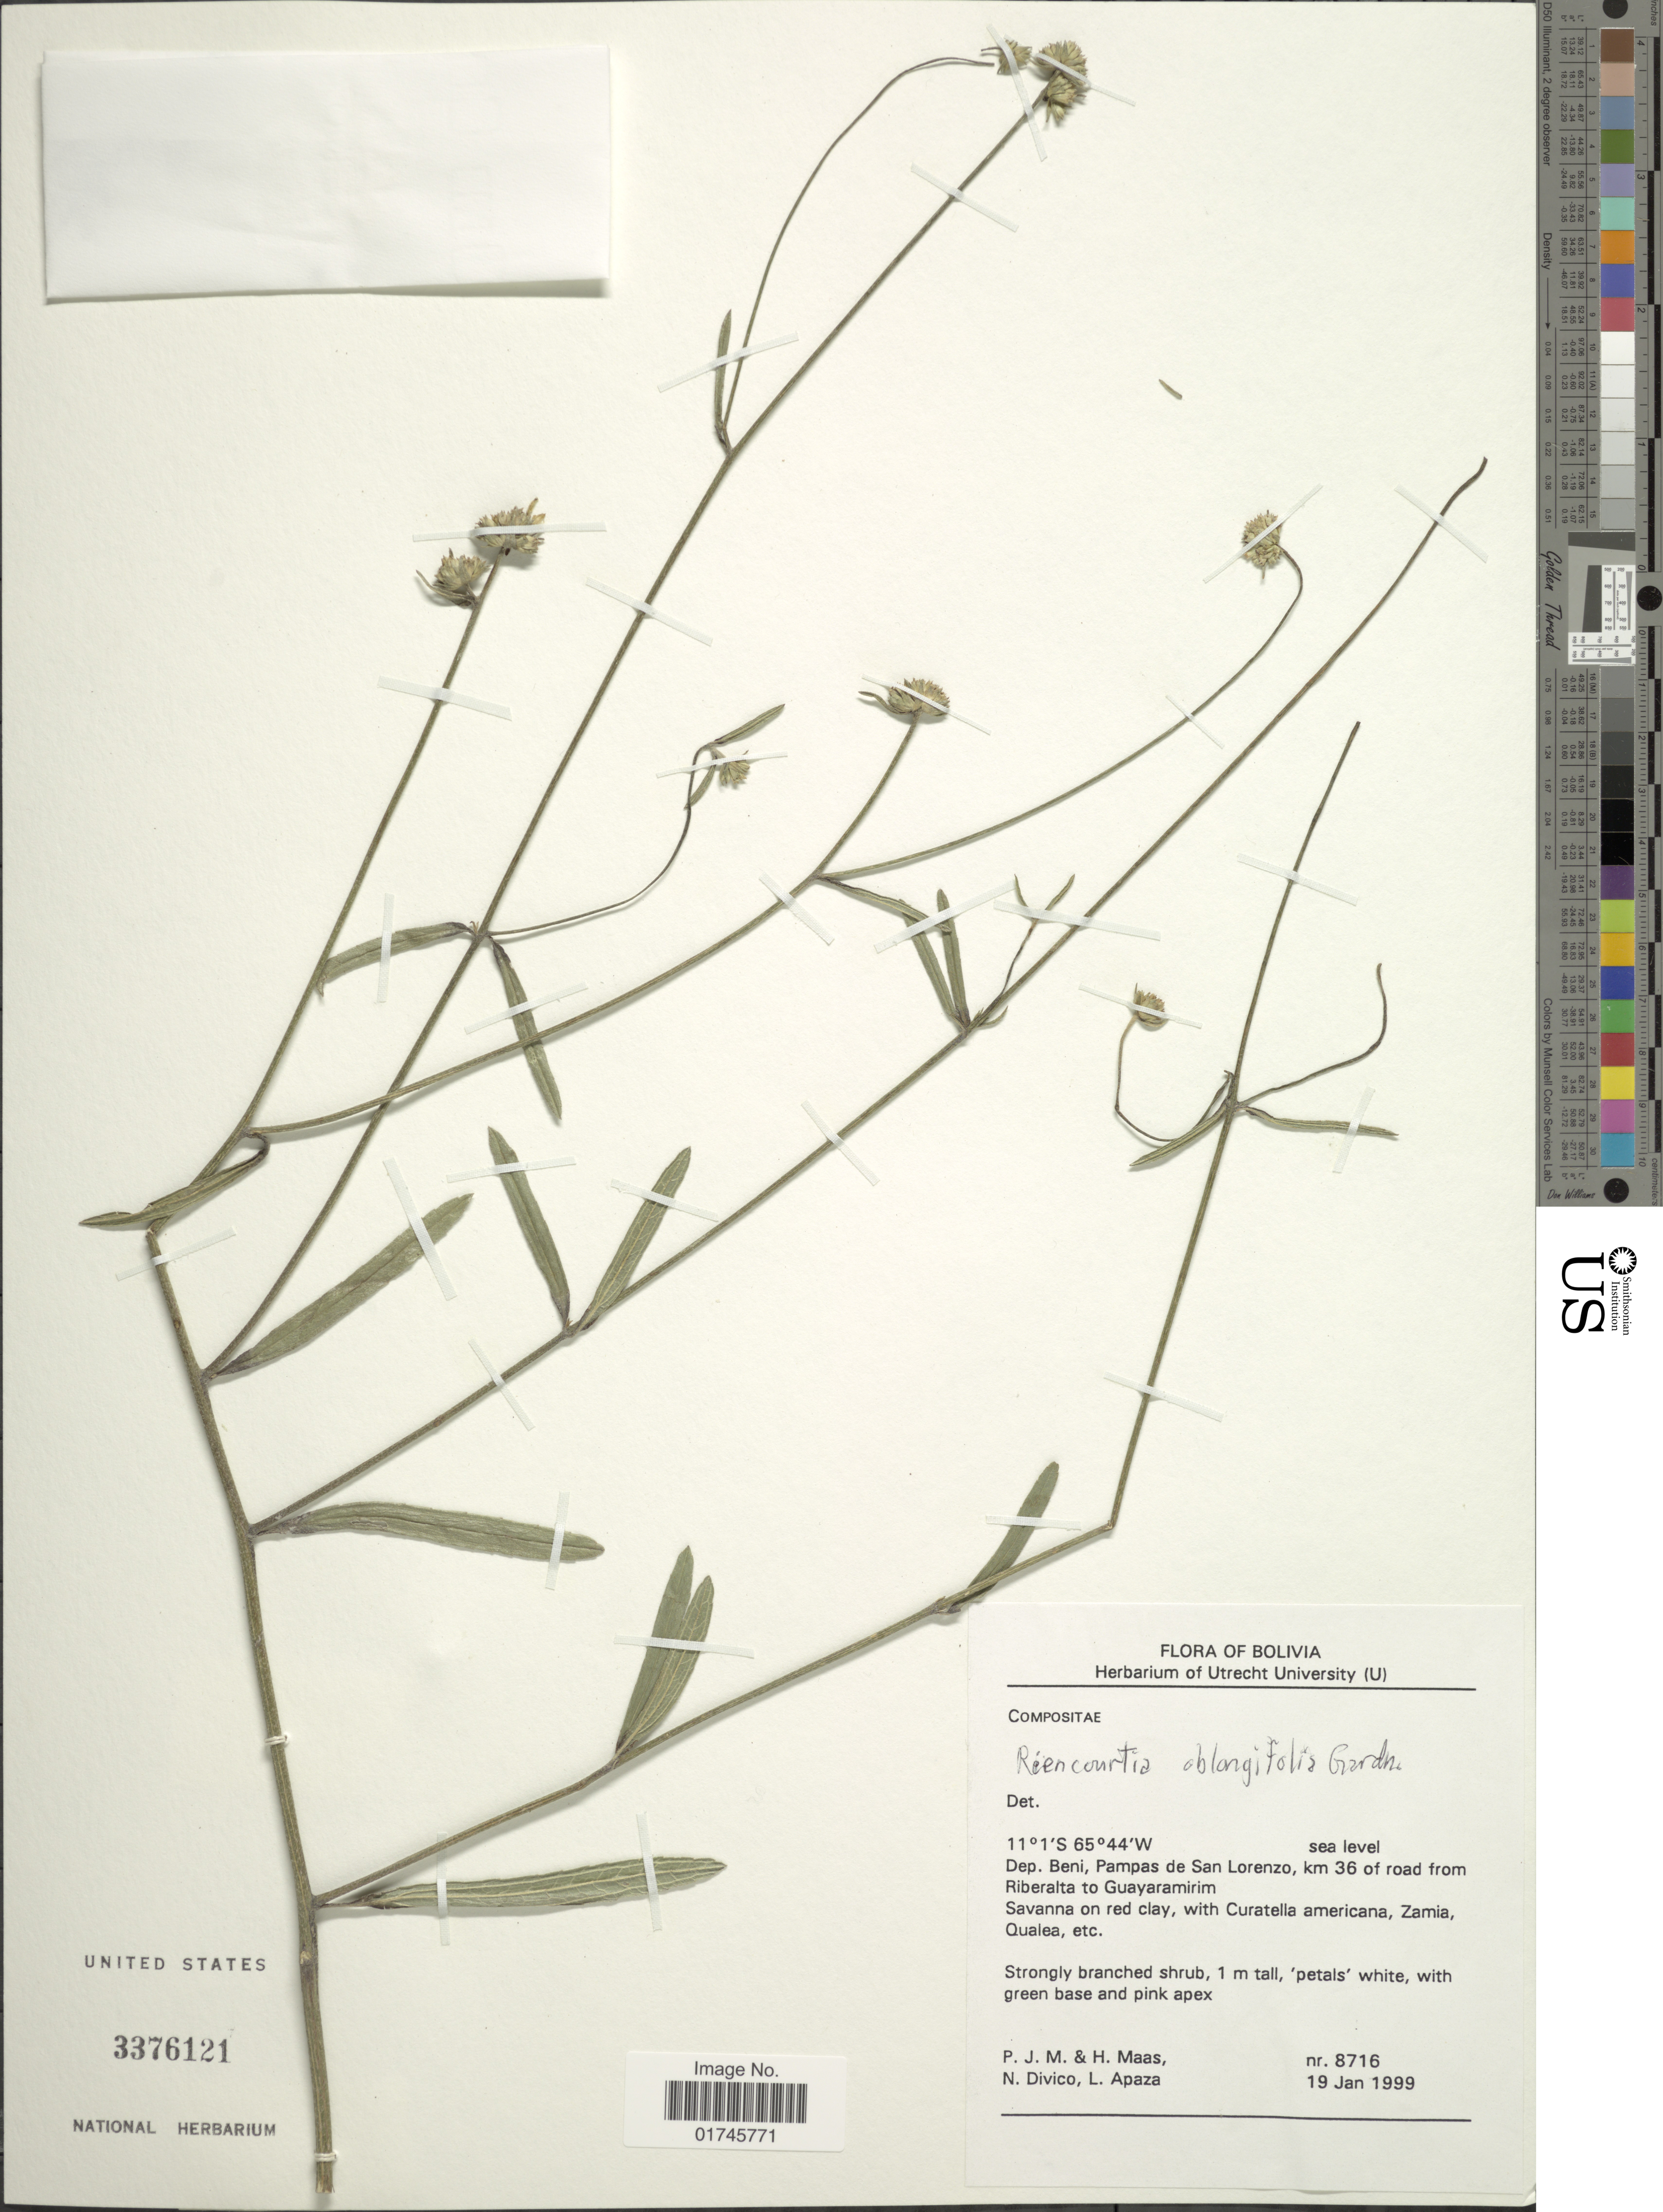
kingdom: Plantae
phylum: Tracheophyta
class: Magnoliopsida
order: Asterales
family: Asteraceae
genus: Riencourtia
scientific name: Riencourtia oblongifolia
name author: Gardner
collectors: P. Maas, H. Maas, N. Divico & L. Apaza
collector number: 8716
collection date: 1999-01-19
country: Bolivia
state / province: Beni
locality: Beni. Dep. Beni. Pampas de San Lorenzo, km 36 of road from Riberalta to Guayaramirim.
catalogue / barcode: US 3376121